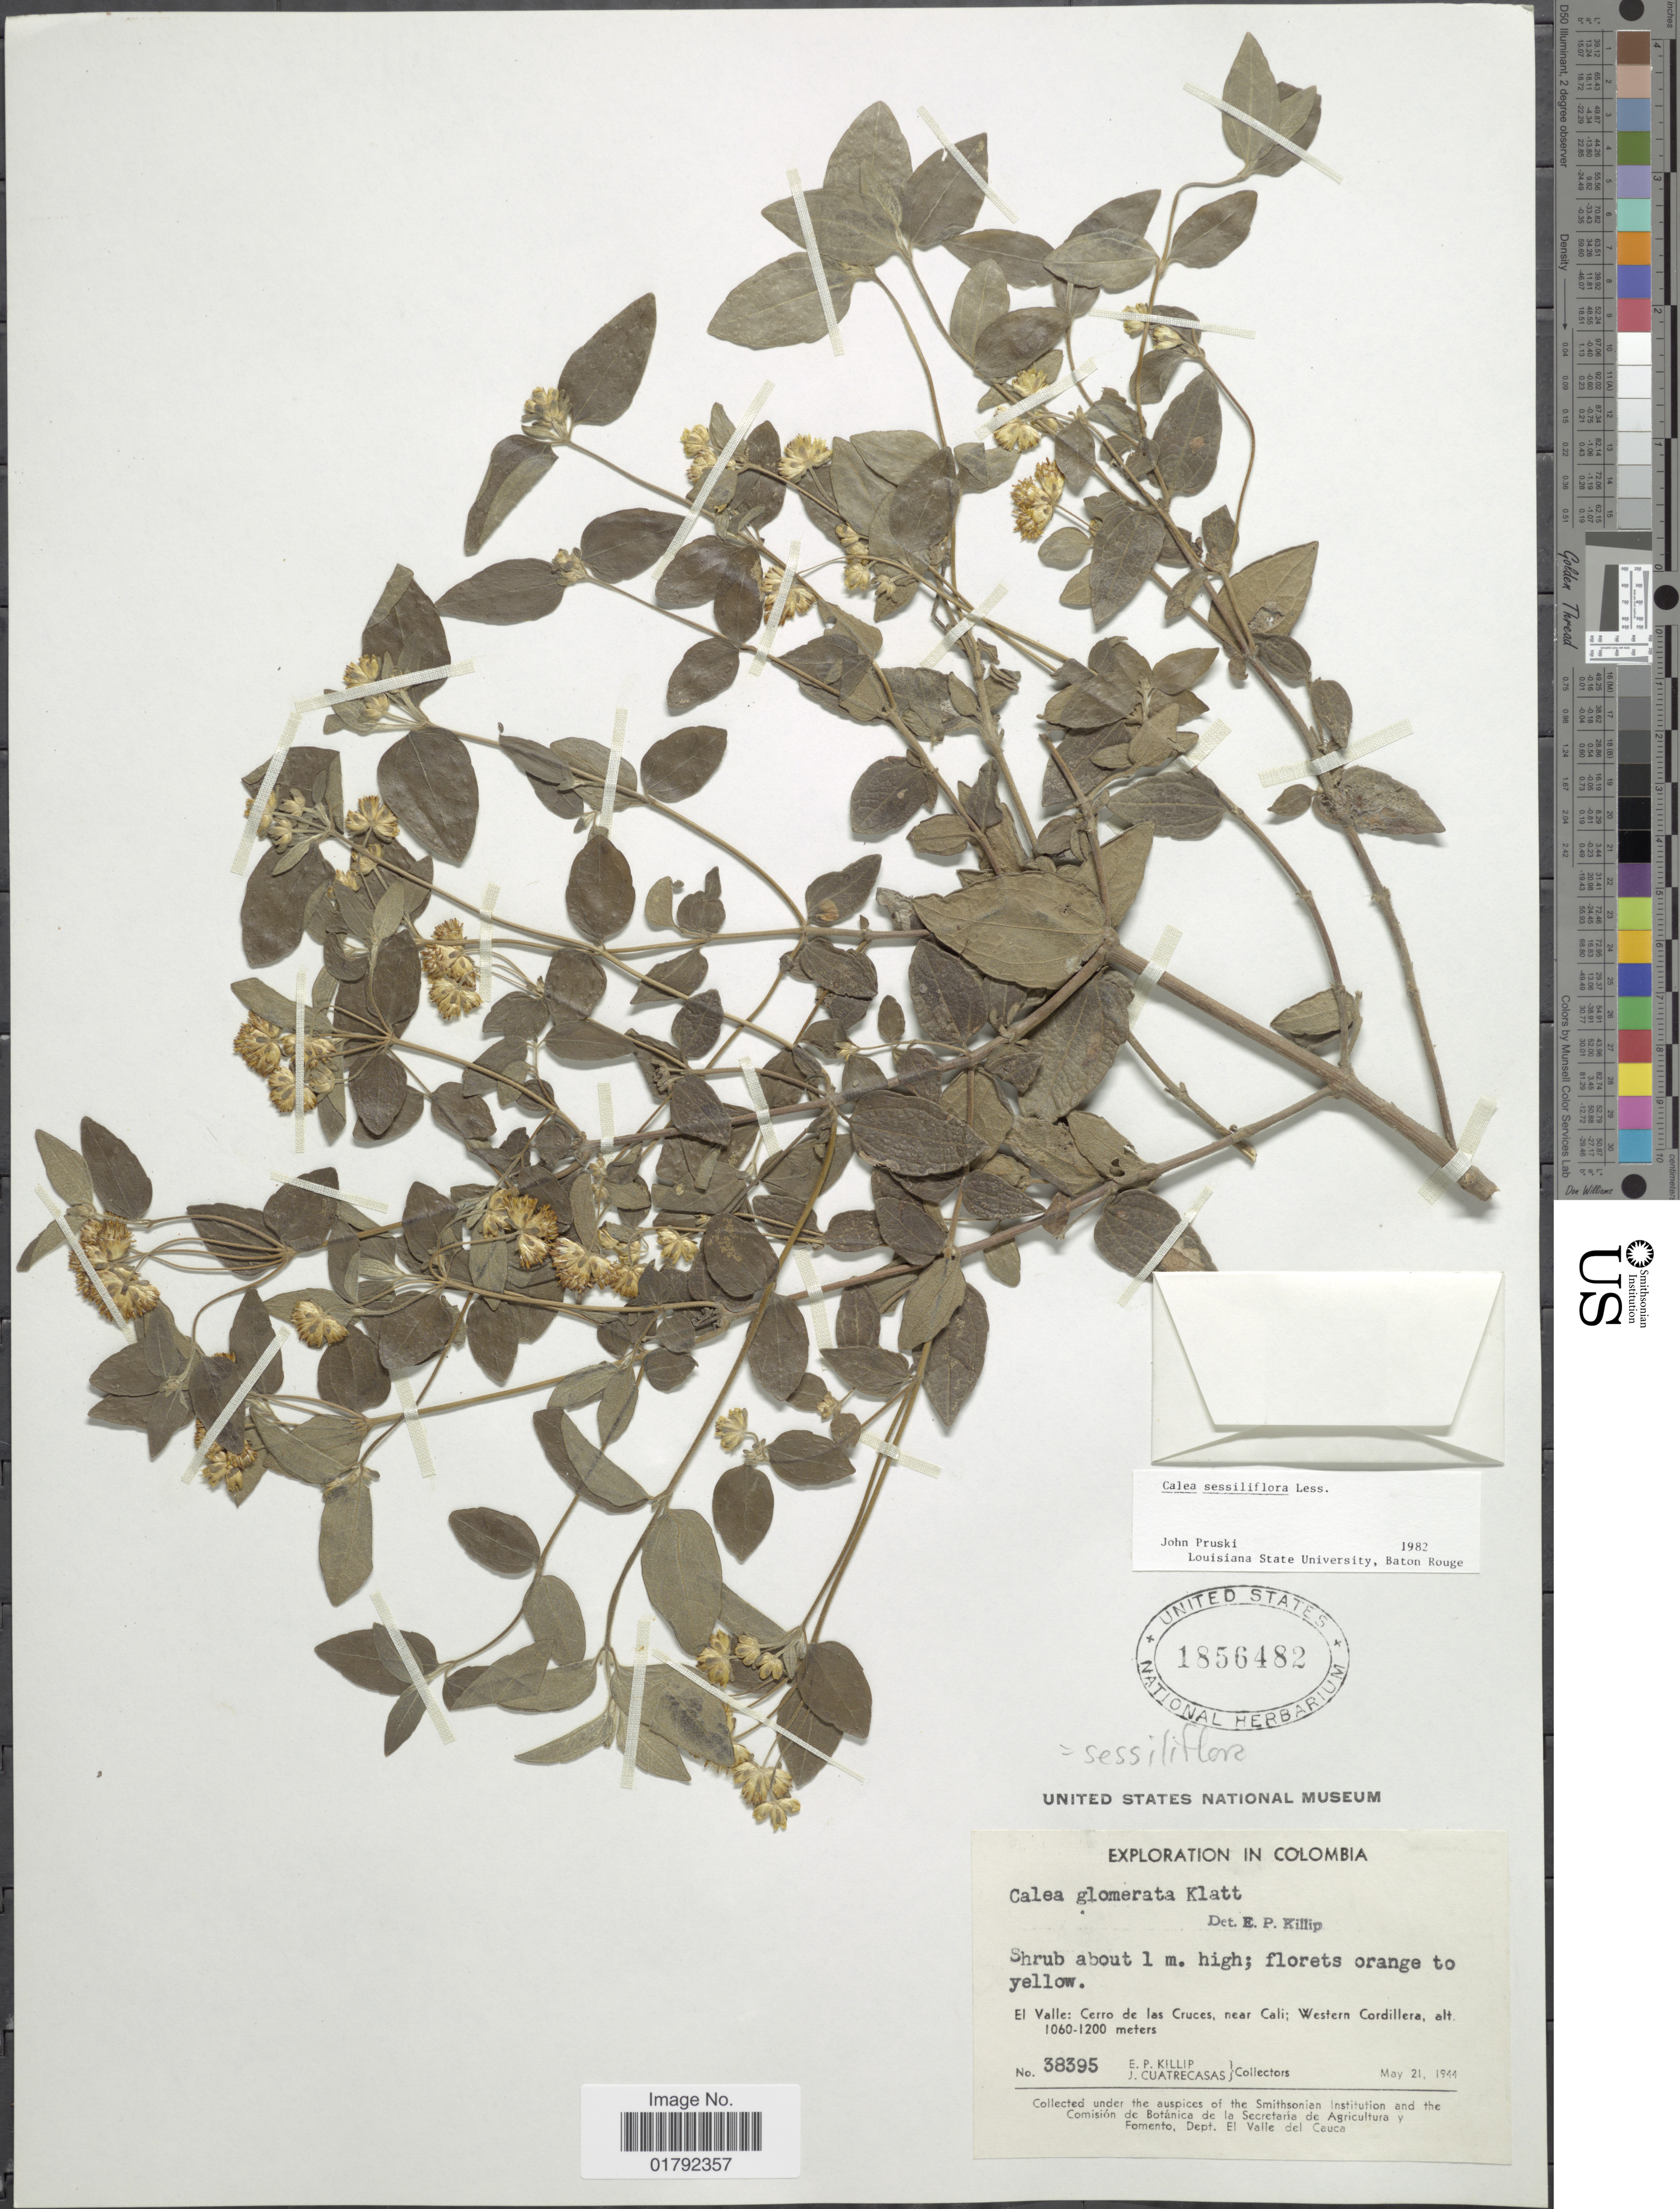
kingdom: Plantae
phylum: Tracheophyta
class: Magnoliopsida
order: Asterales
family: Asteraceae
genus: Calea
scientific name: Calea sessiliflora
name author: Less.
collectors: E. P. Killip & J. Cuatrecasas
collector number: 38395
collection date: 1944-05-21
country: Colombia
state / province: Valle del Cauca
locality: El Valle: Cerro de las Cruces, near Cali; Western Cordillera.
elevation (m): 1060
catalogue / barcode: US 1856482